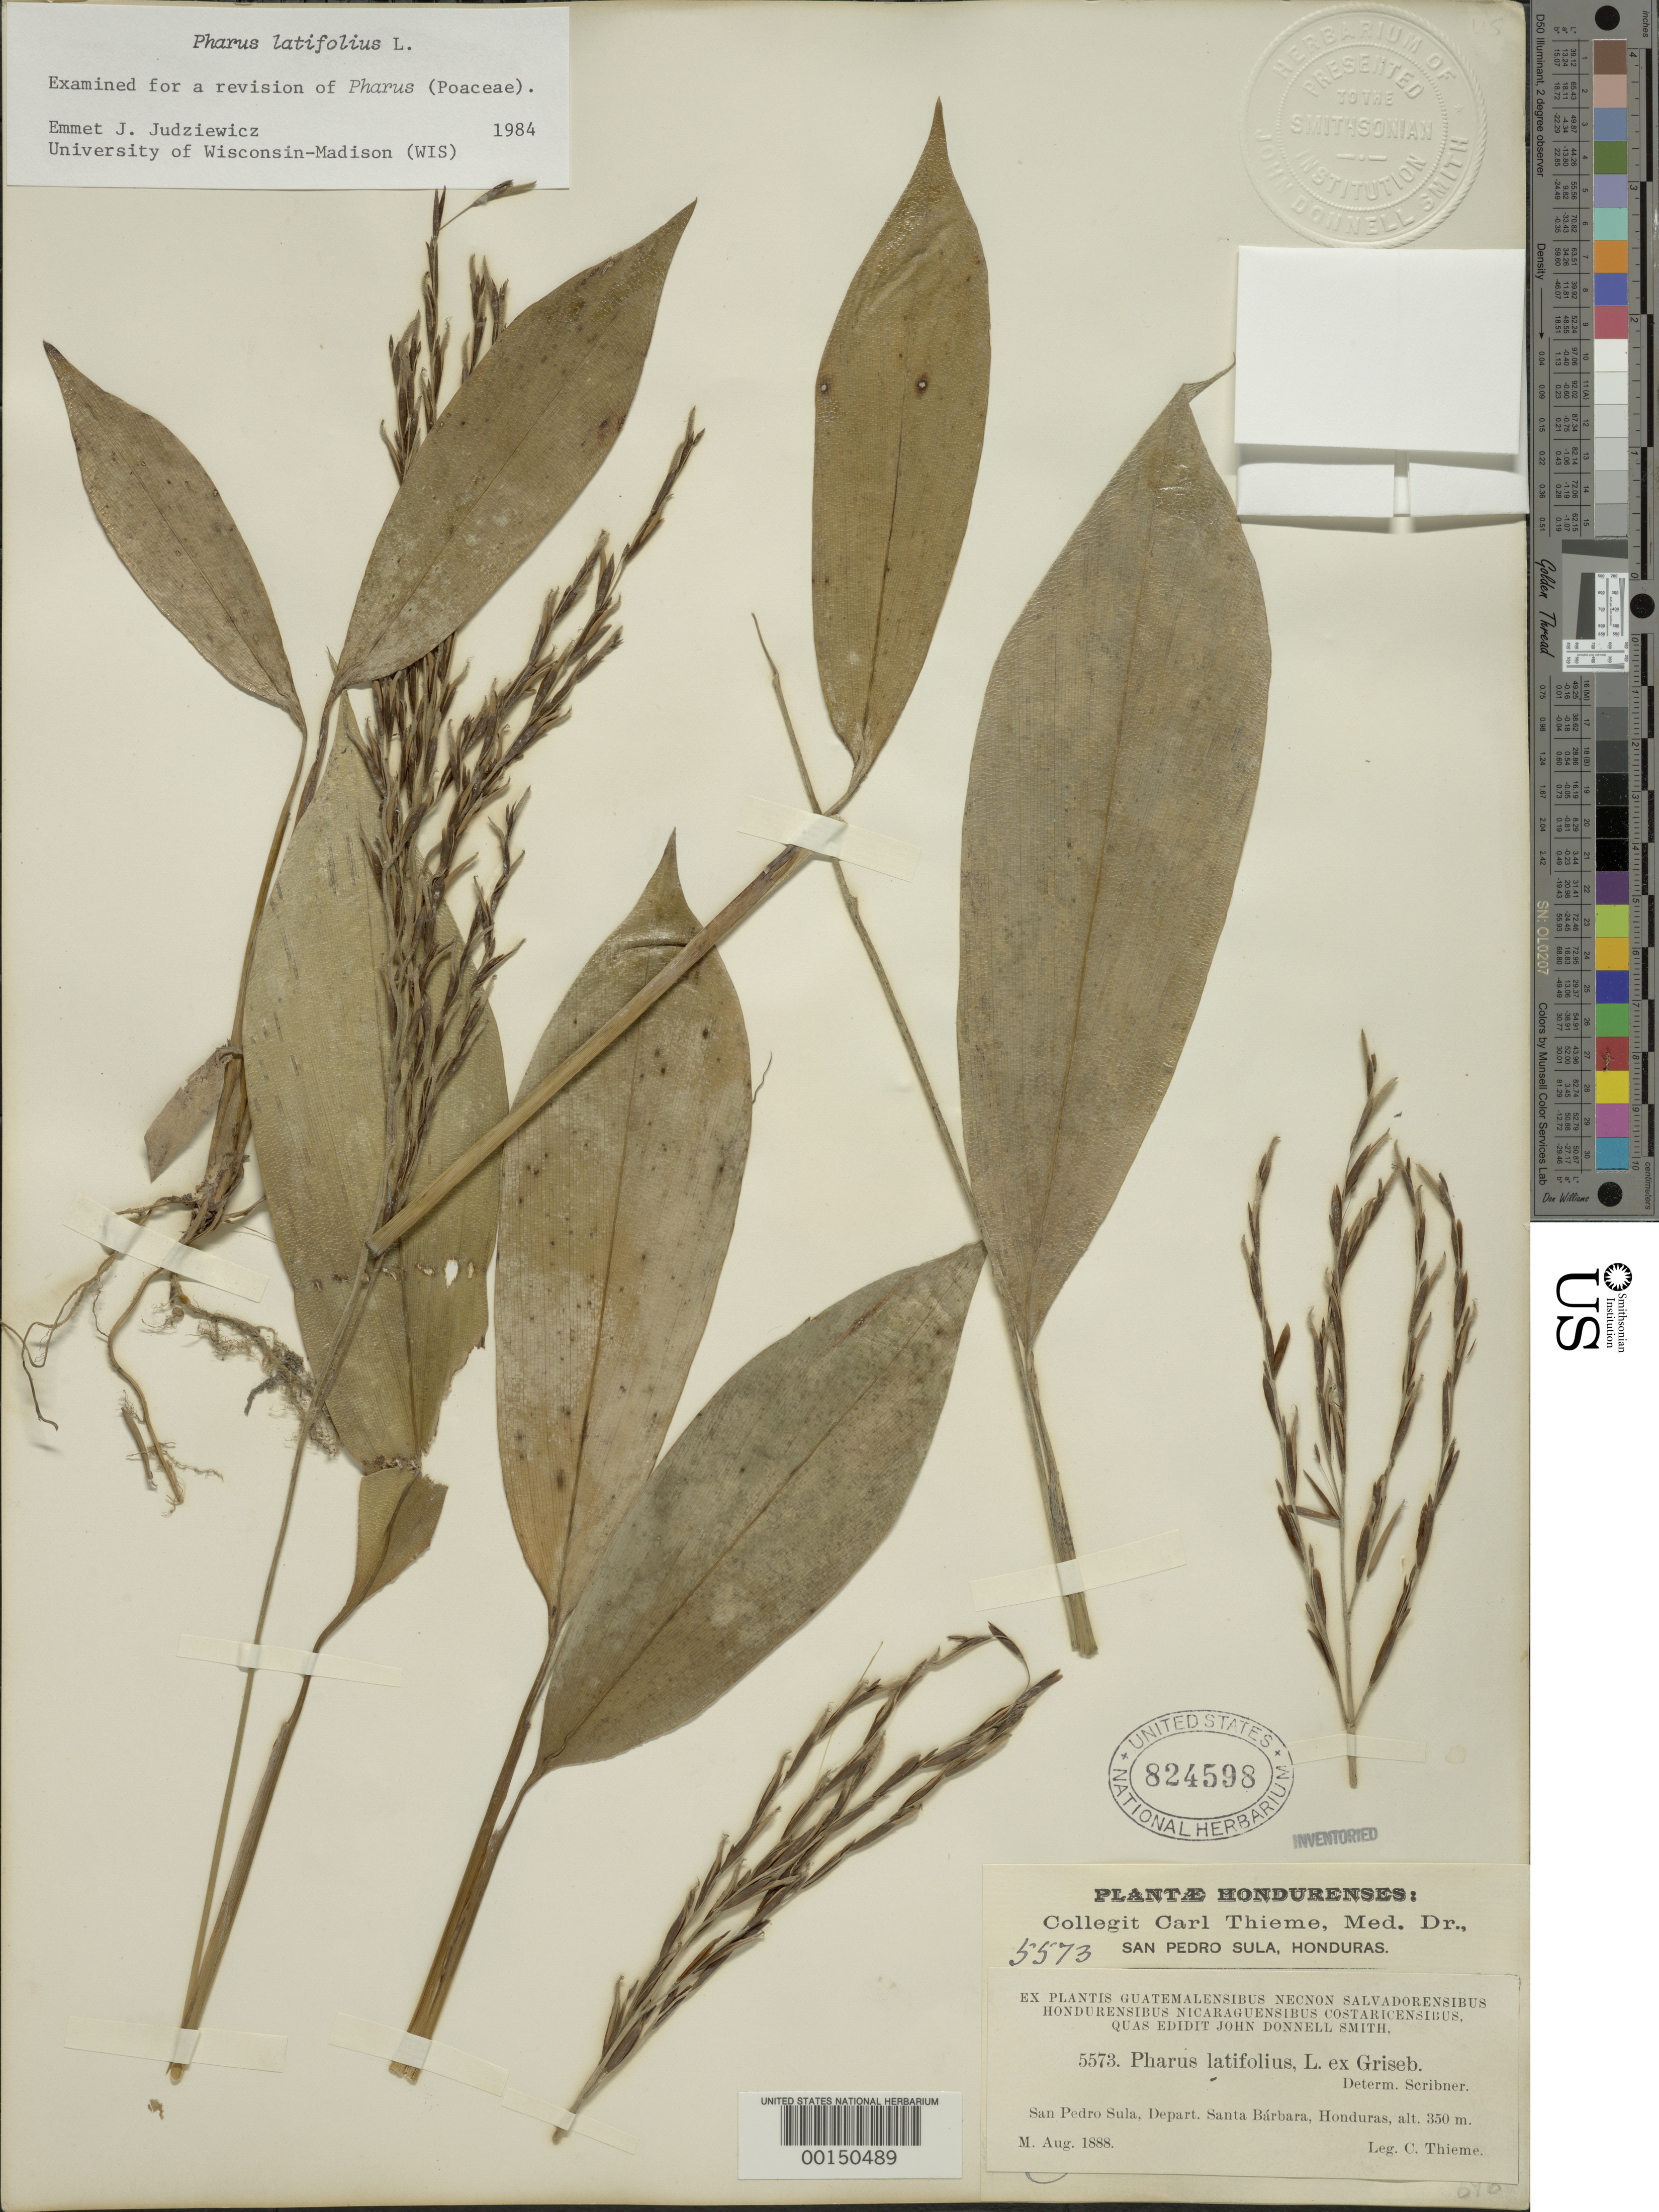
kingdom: Plantae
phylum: Tracheophyta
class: Liliopsida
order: Poales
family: Poaceae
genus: Pharus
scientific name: Pharus latifolius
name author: L.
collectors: C. Thieme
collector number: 5573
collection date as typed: Aug 1888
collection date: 1888-08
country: Honduras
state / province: Santa Bárbara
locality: San Pedro Sula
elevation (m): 350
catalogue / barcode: US 824598